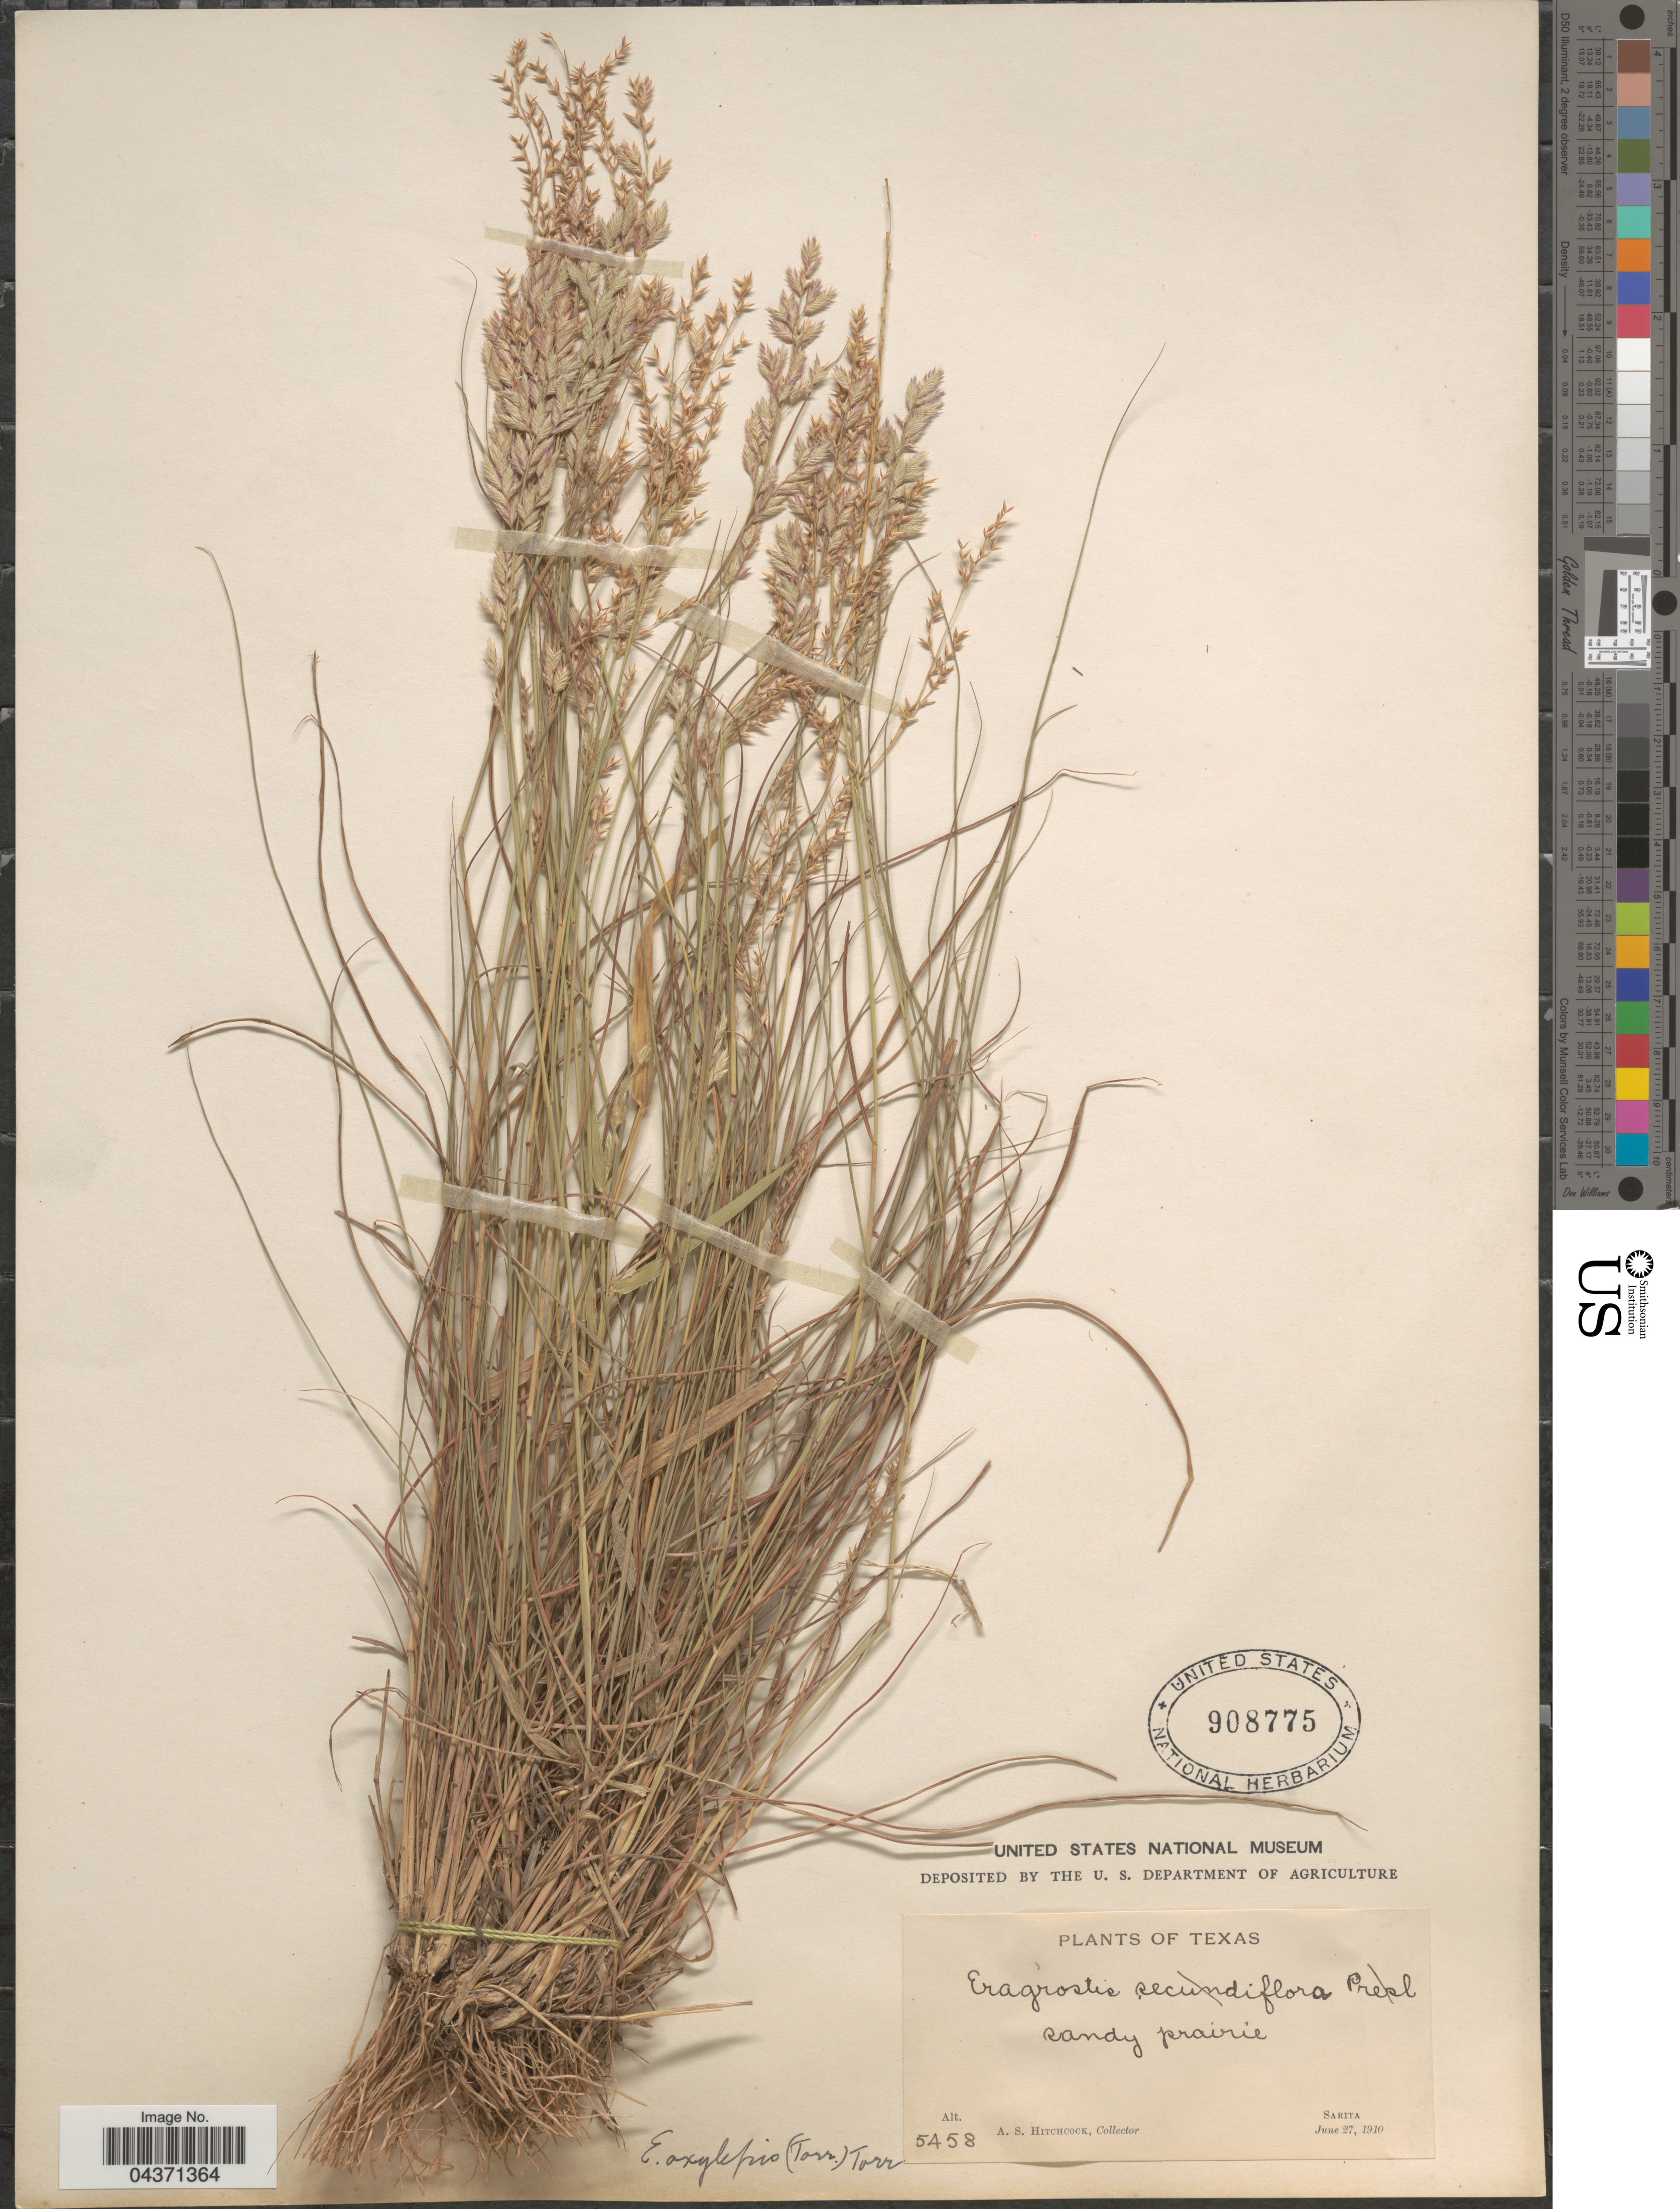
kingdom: Plantae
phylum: Tracheophyta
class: Liliopsida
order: Poales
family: Poaceae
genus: Eragrostis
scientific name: Eragrostis secundiflora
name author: J. Presl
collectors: A. S. Hitchcock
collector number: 5458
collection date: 1910-06-27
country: United States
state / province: Texas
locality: Sandy prairie. Sarita.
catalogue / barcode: US 908775